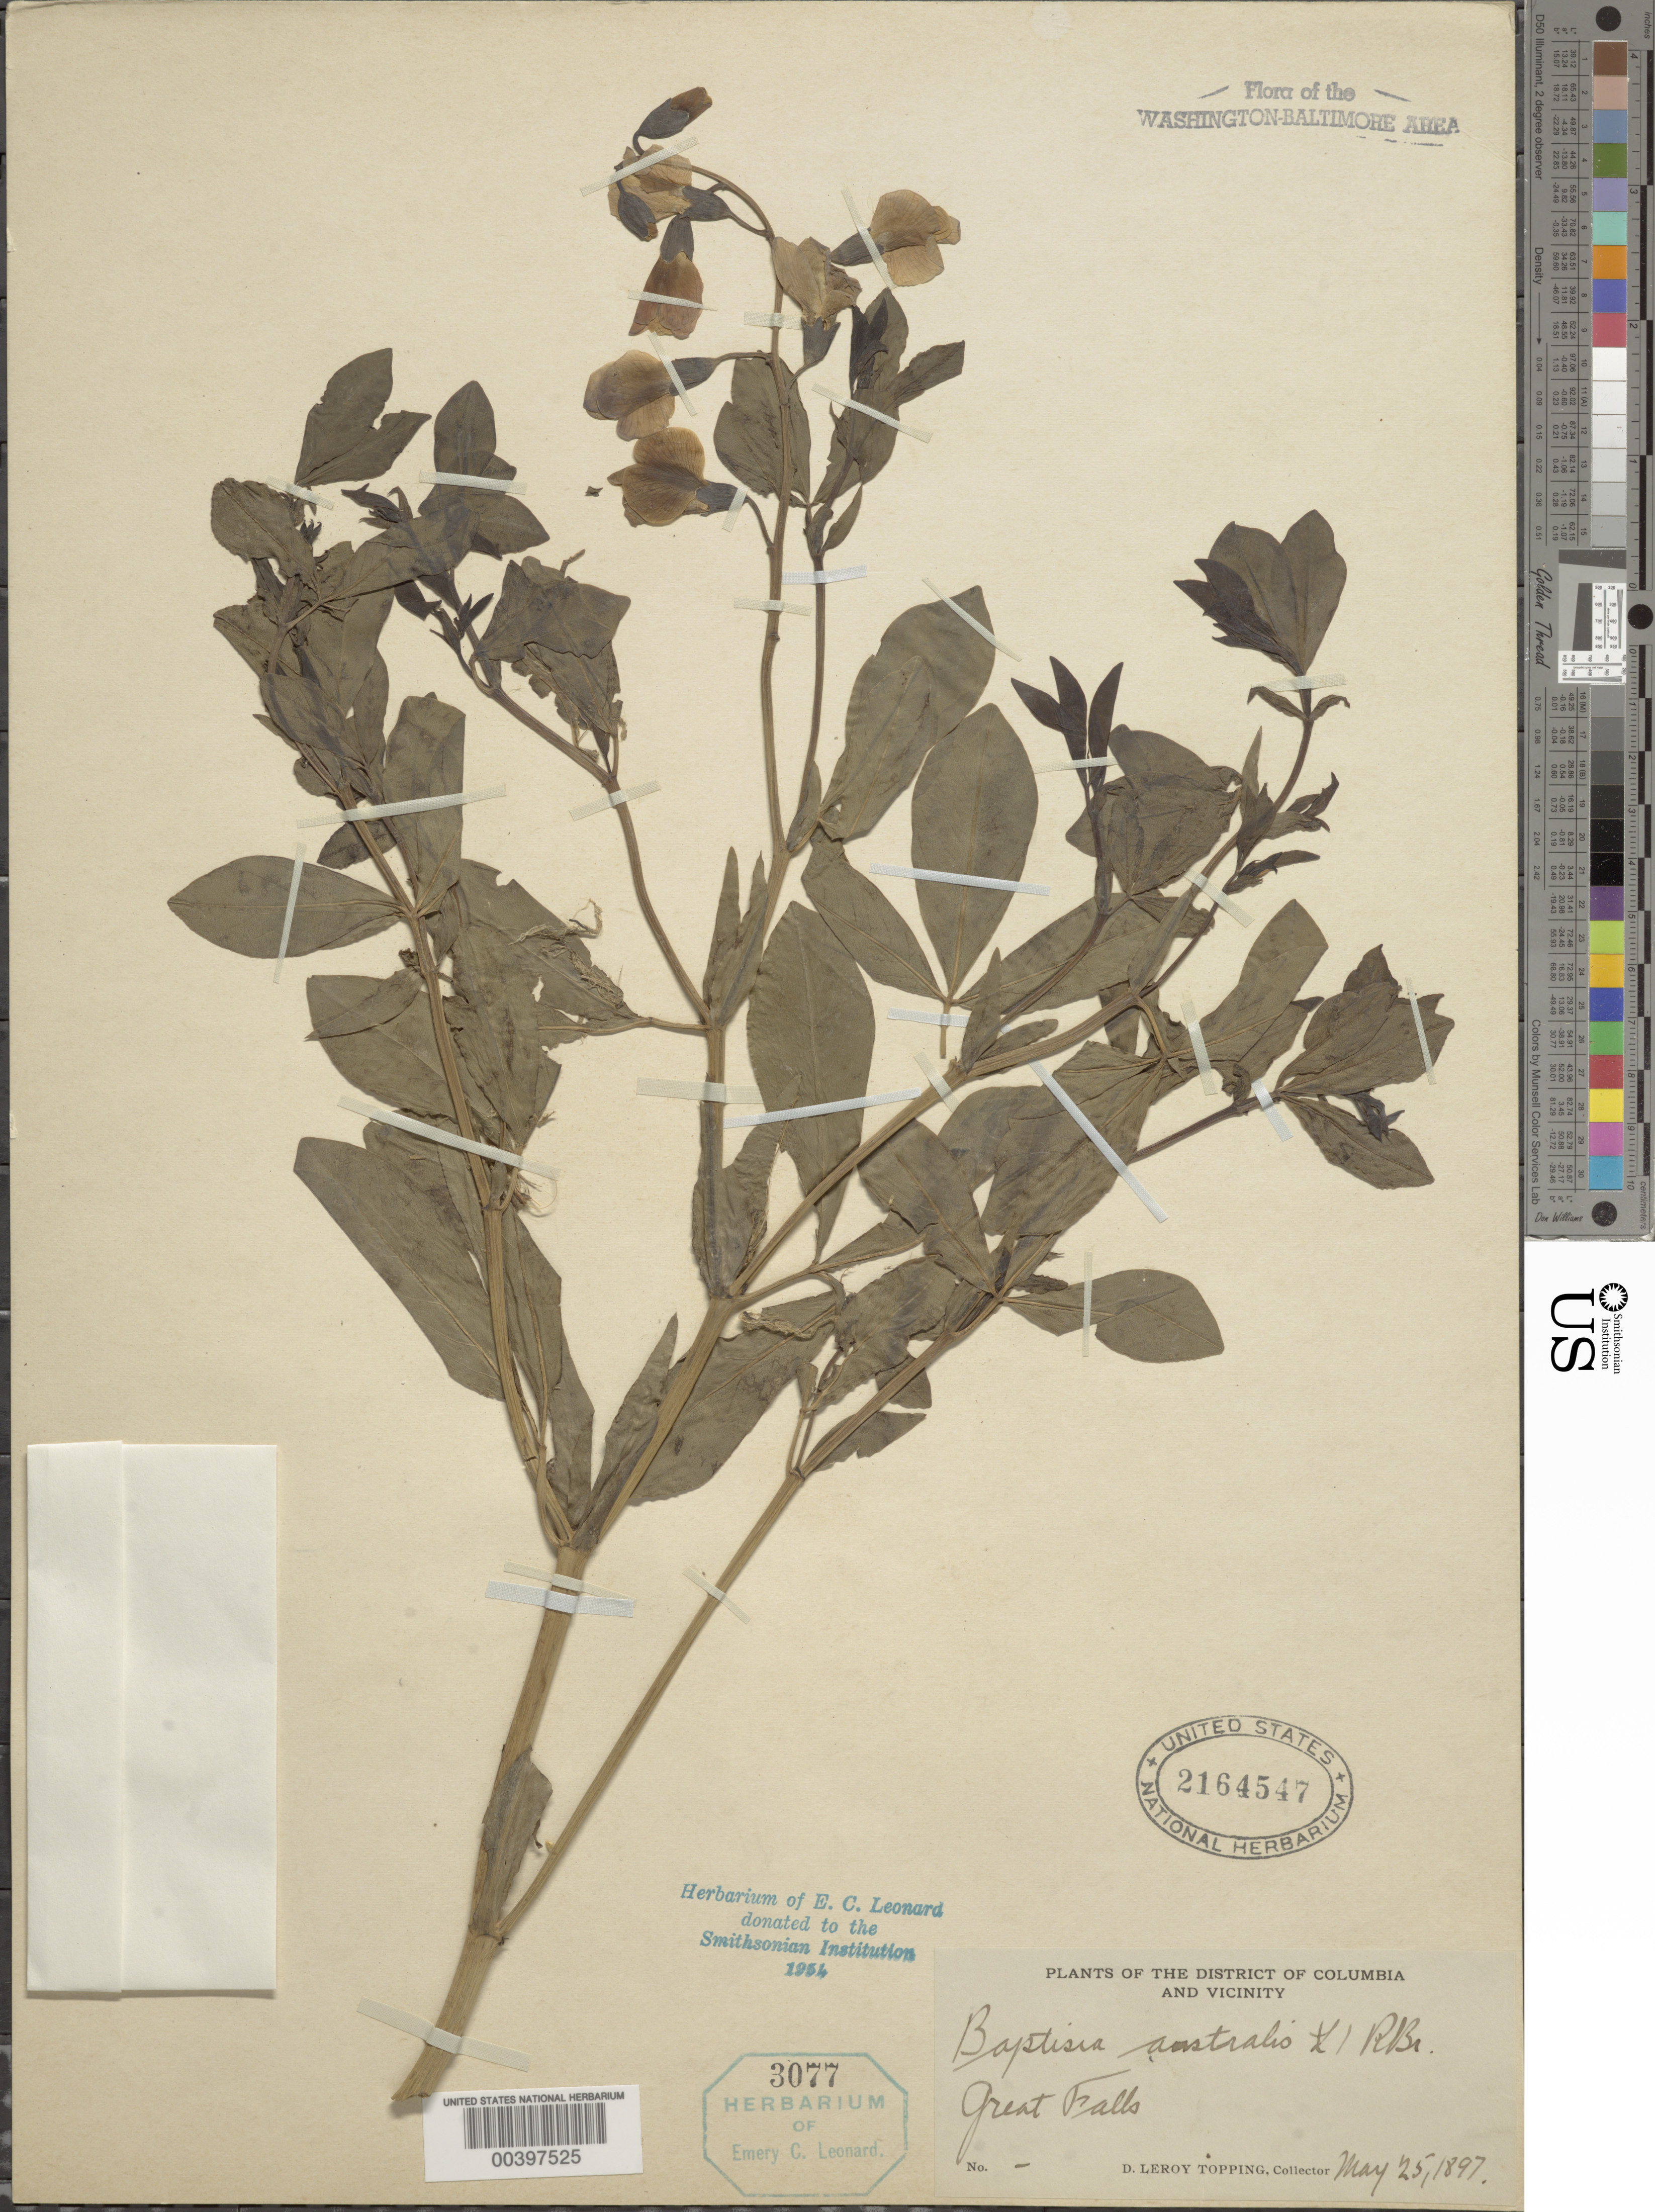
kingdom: Plantae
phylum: Tracheophyta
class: Magnoliopsida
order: Fabales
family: Fabaceae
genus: Baptisia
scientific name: Baptisia australis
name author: (L.) R. Br.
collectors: D. L. Topping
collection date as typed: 25 May 1897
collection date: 1897-05-25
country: United States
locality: Great Falls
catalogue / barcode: US 2164547